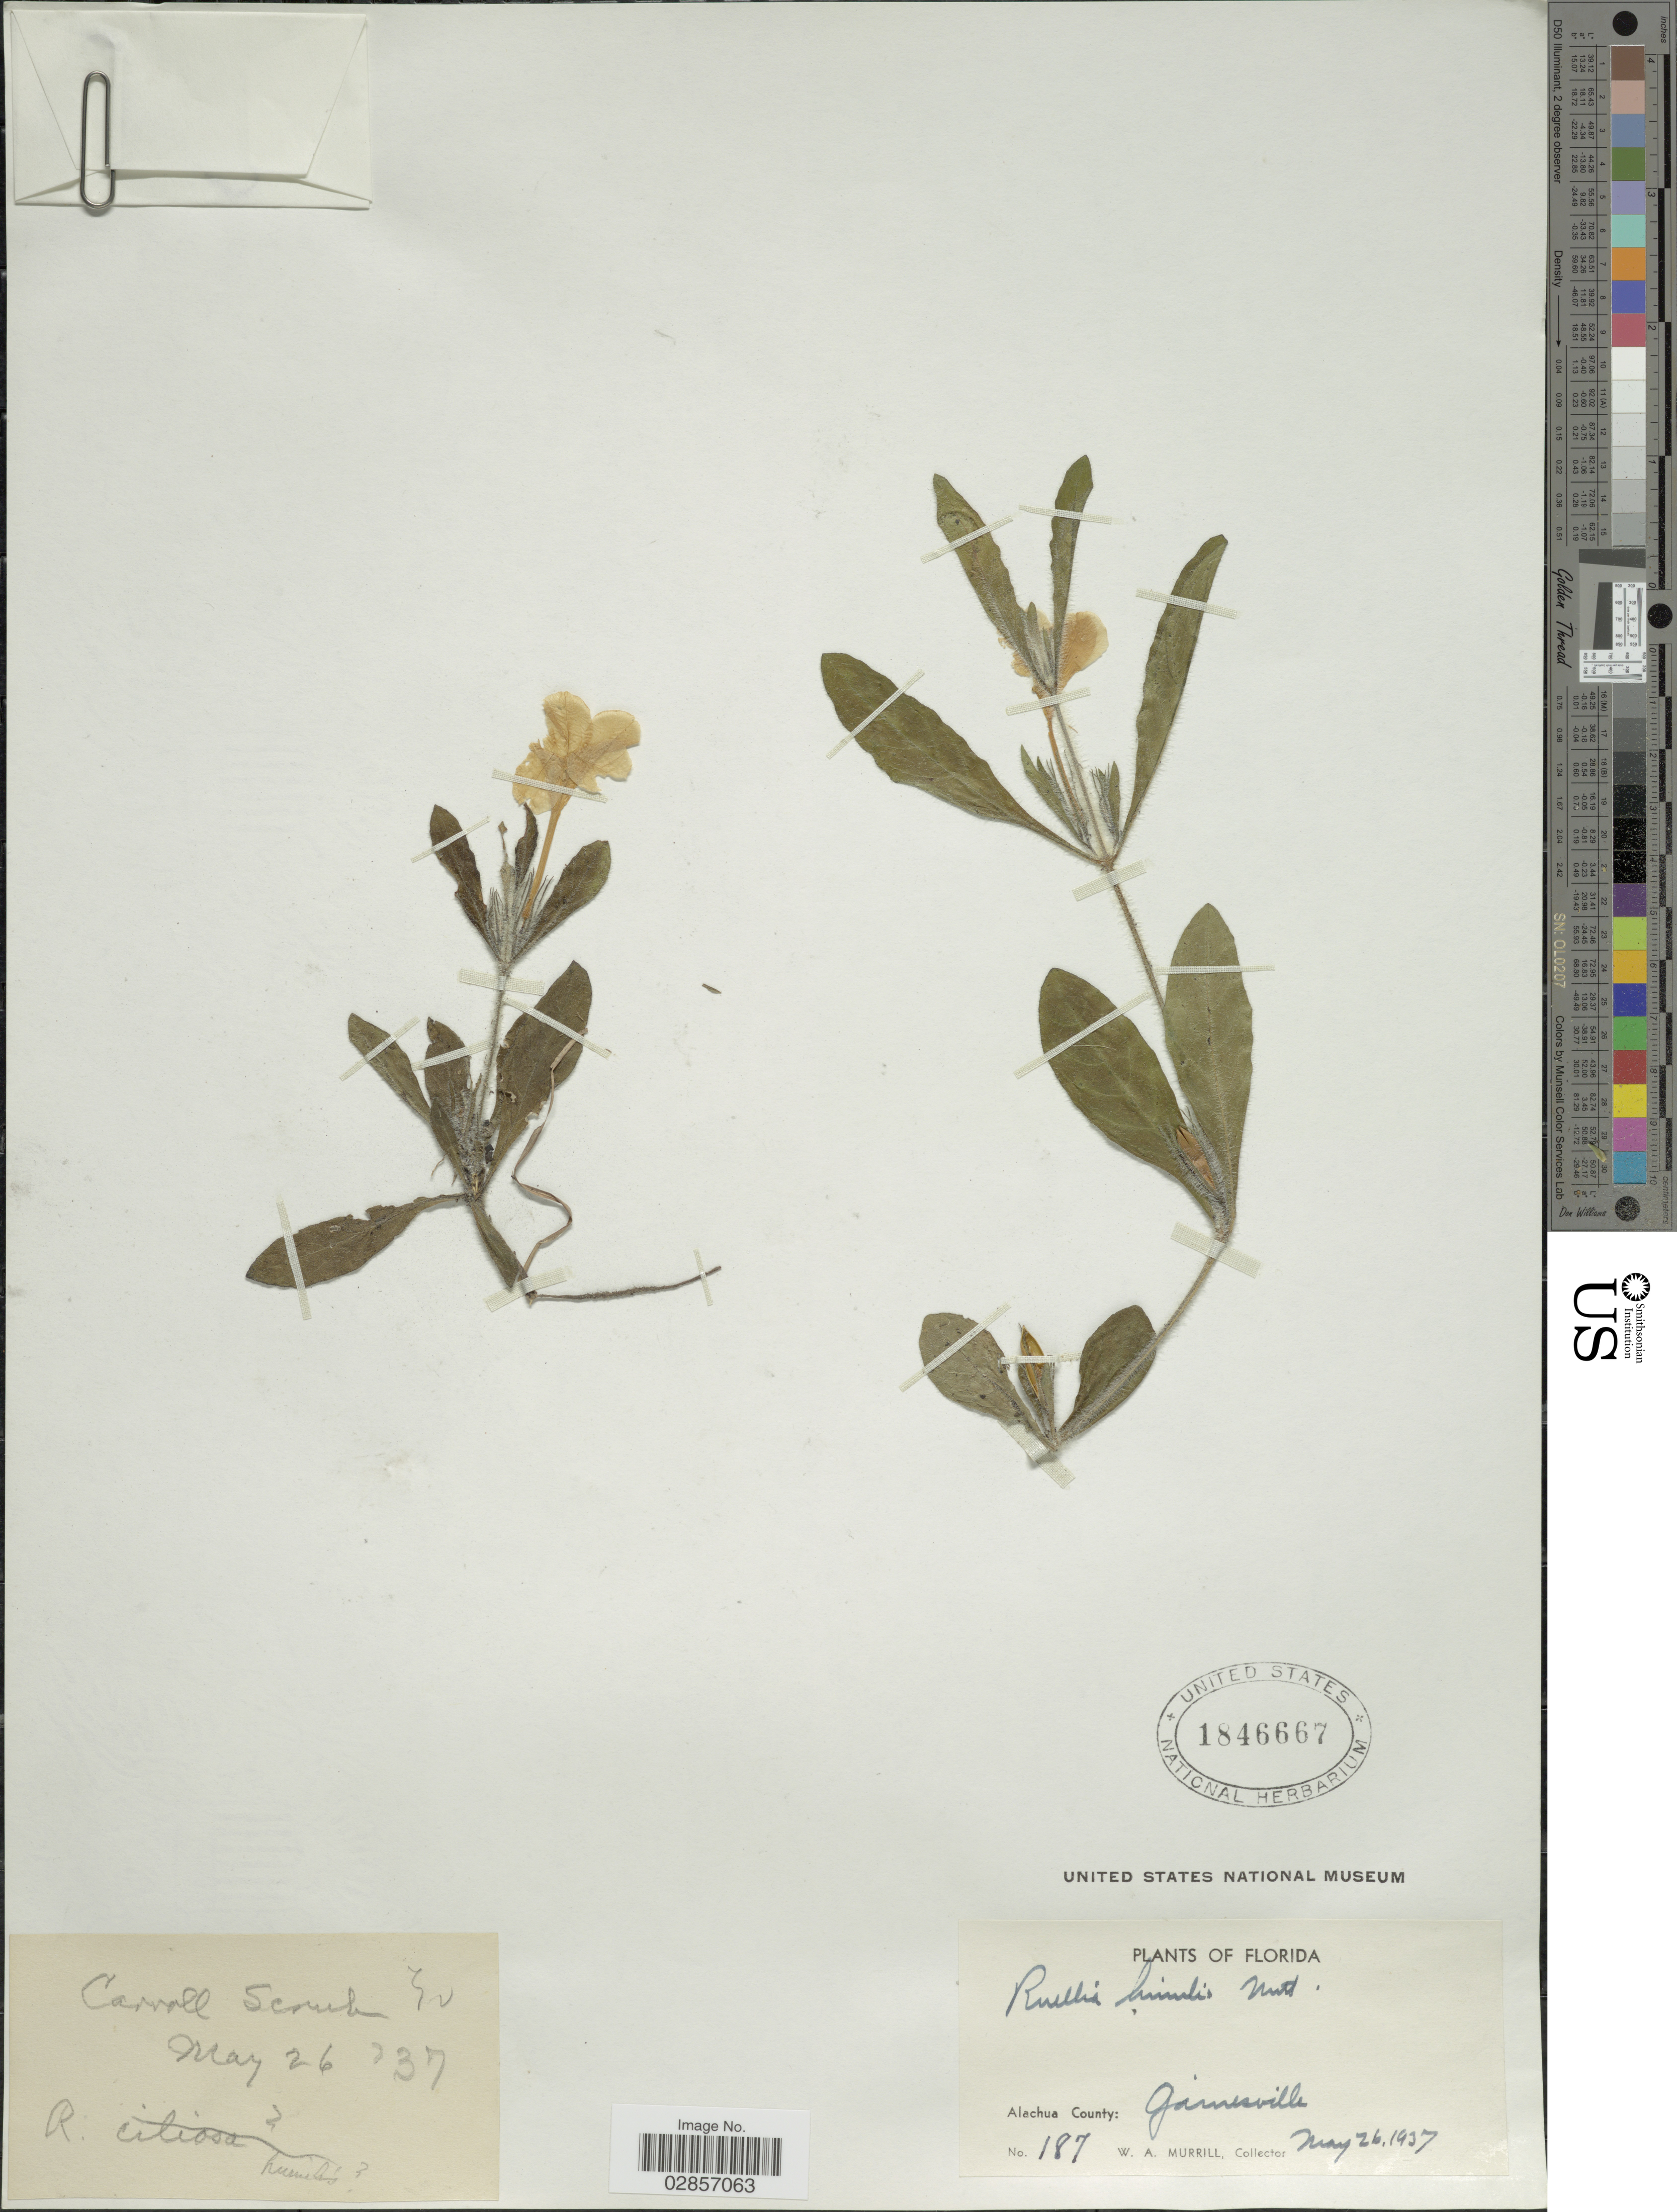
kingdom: Plantae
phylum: Tracheophyta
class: Magnoliopsida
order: Lamiales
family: Acanthaceae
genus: Ruellia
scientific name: Ruellia ciliosa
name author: Pursh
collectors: W. A. Murrill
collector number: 187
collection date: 1937-05-26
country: United States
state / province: Florida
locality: Alachua County: Gainesville.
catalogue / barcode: US 1846667